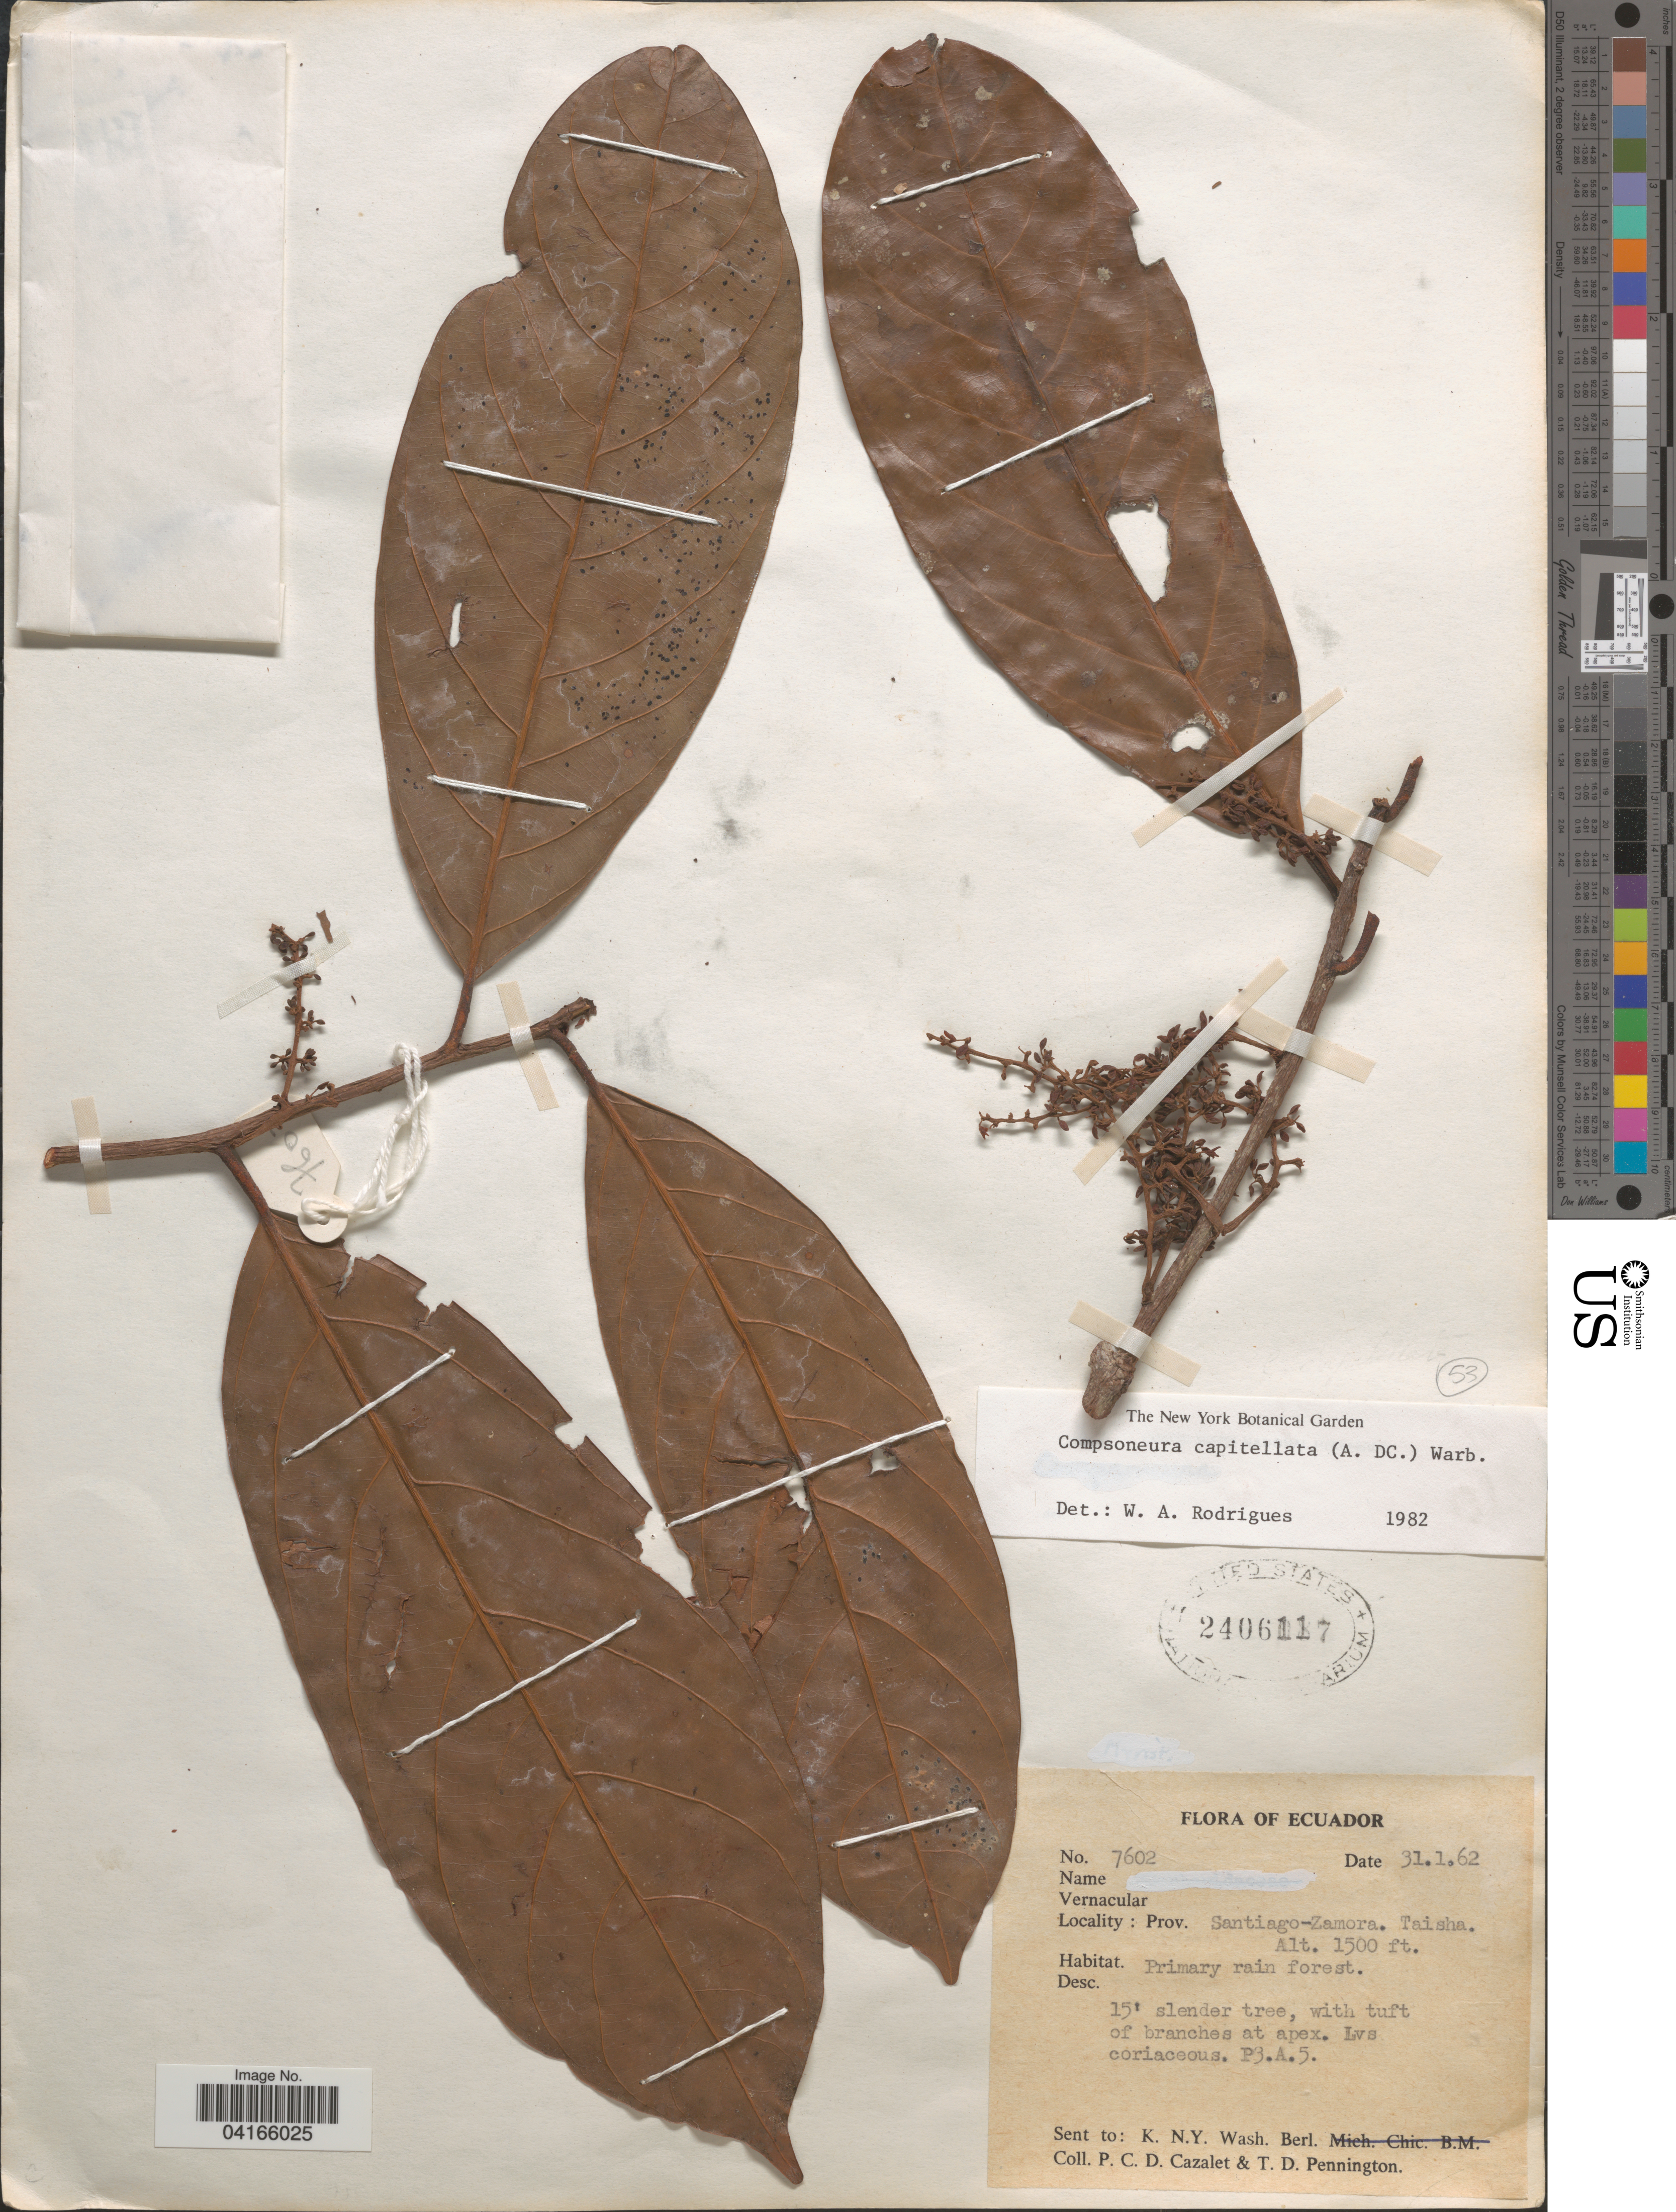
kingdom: Plantae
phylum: Tracheophyta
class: Magnoliopsida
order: Magnoliales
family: Myristicaceae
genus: Compsoneura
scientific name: Compsoneura capitellata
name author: (A. DC.) Warb.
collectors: P. C. D. Cazalet & T. D. Pennington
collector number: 7602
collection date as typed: Transcribed d/m/y: 31/1/62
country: Ecuador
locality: Prov. Santiago-Zamora. Taisha.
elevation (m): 457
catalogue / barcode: US 2406117